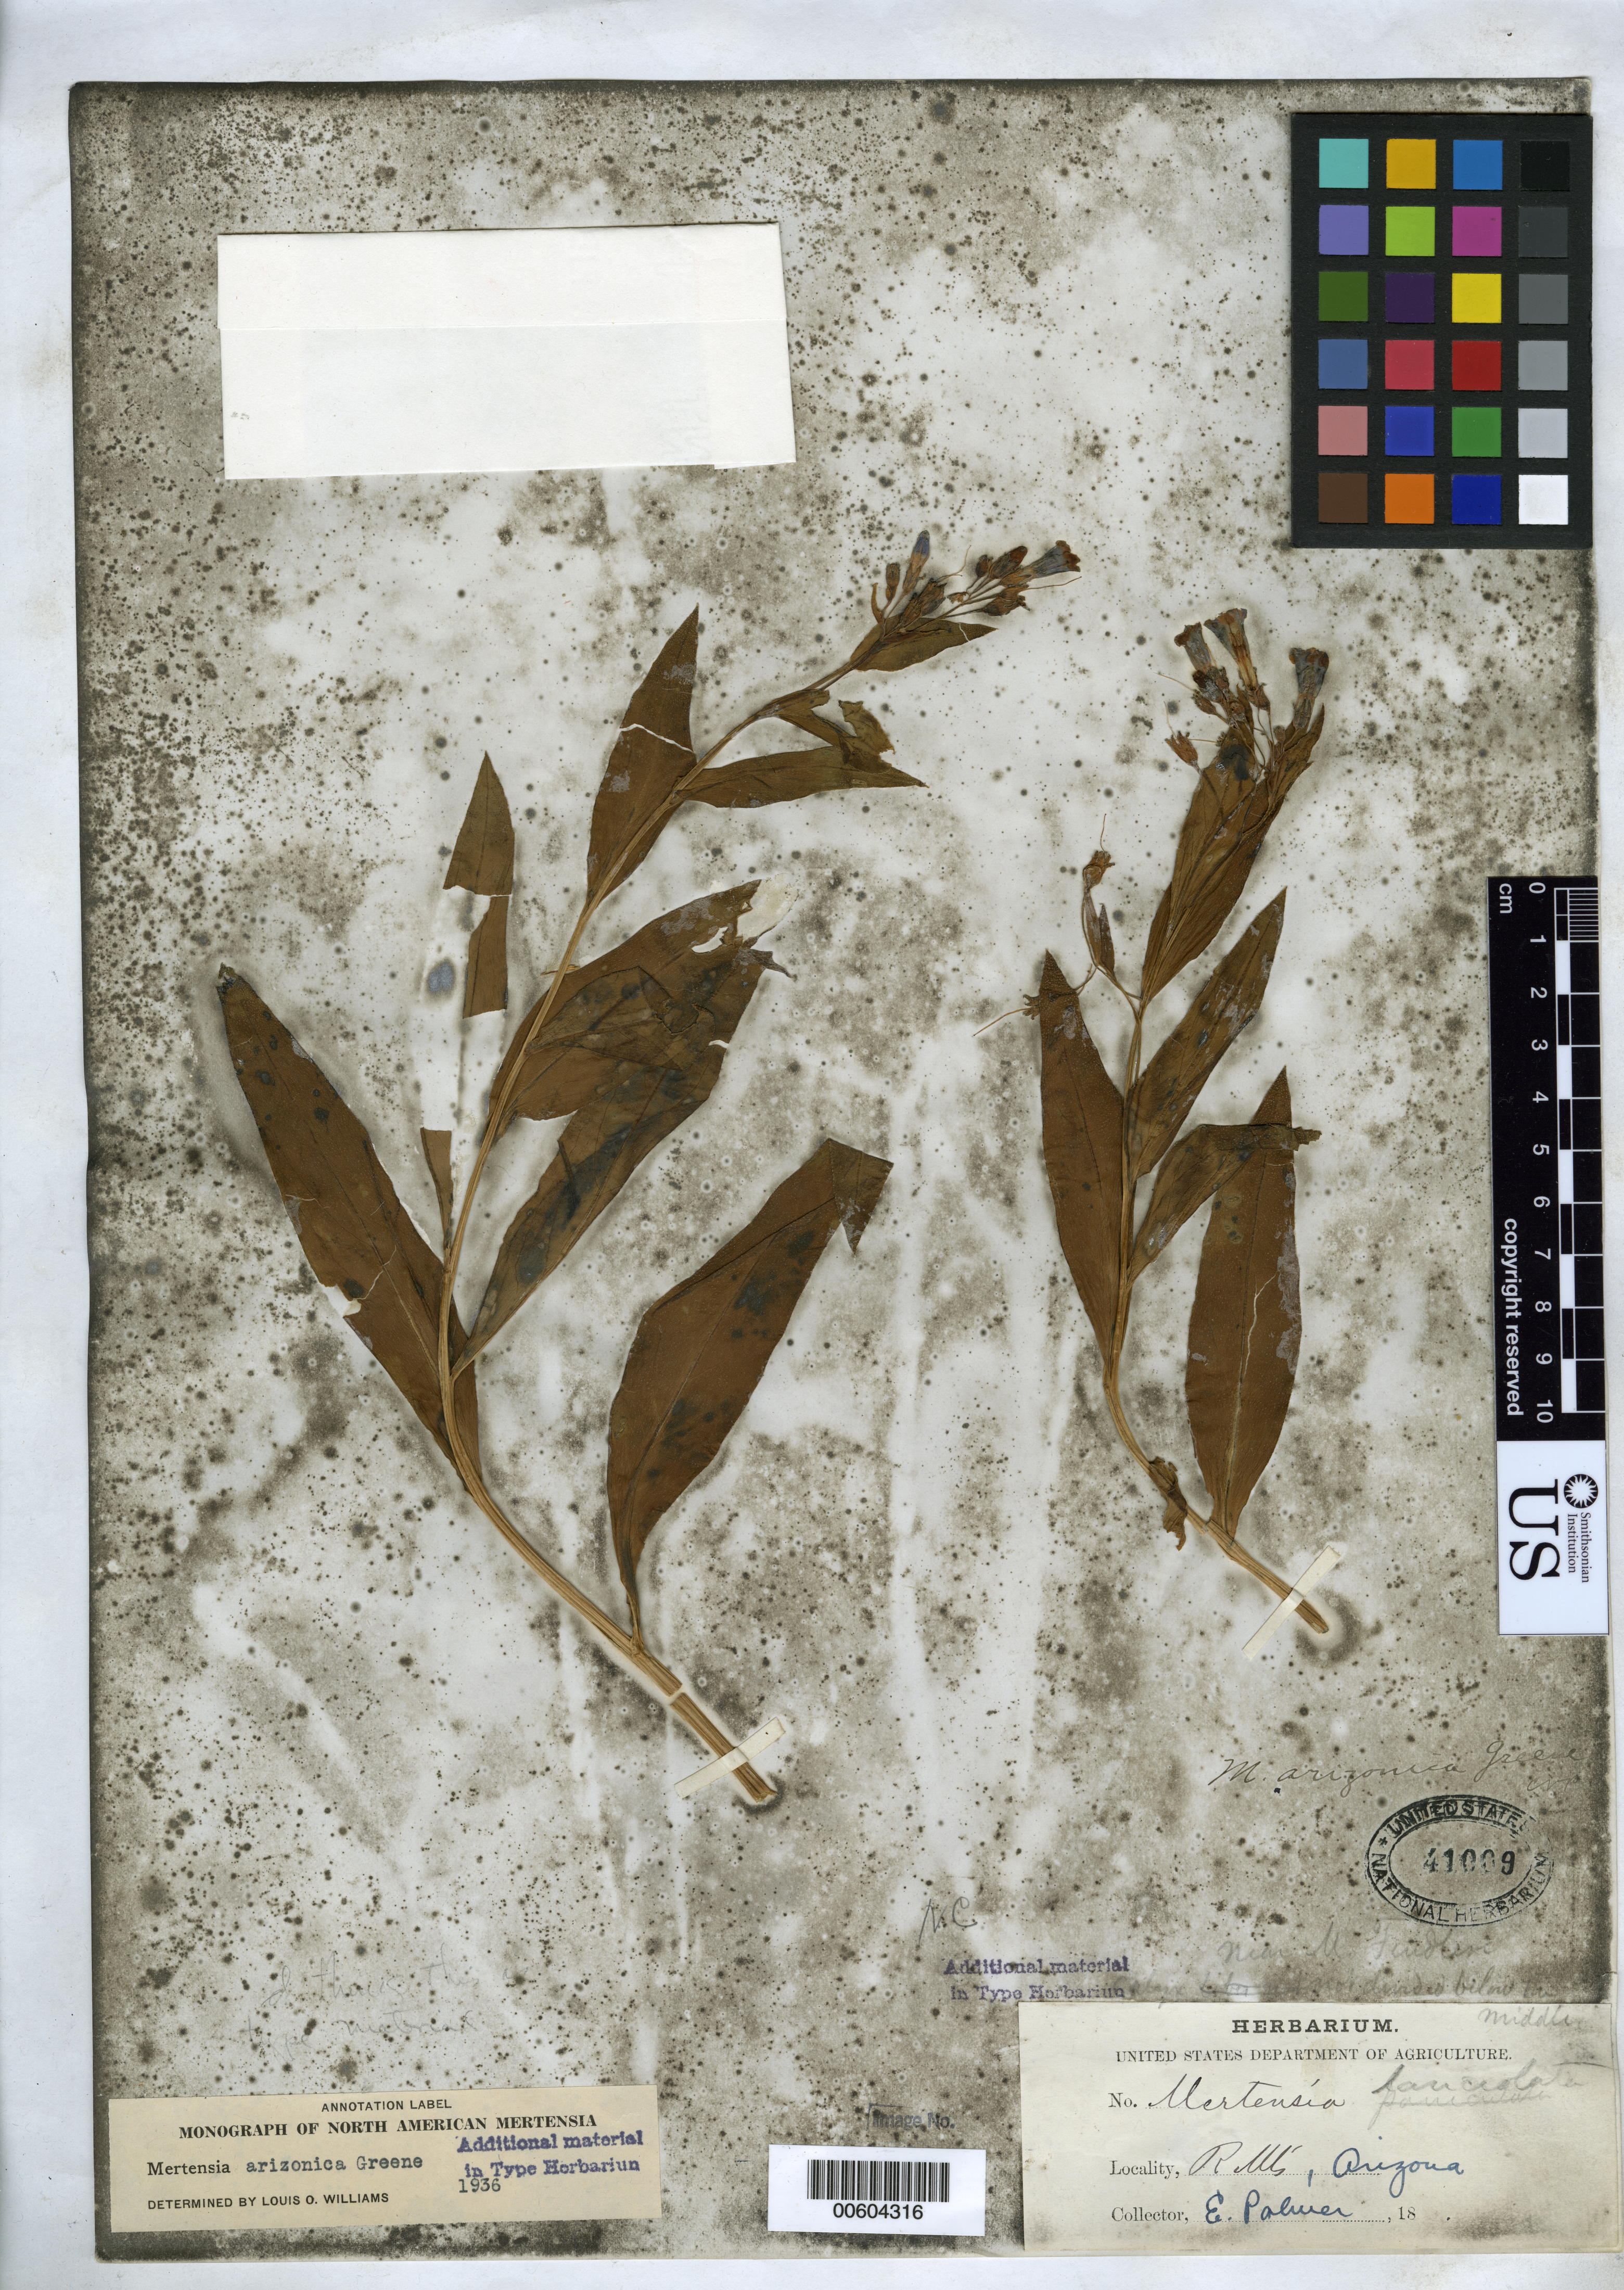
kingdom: Plantae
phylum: Tracheophyta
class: Magnoliopsida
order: Boraginales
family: Boraginaceae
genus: Mertensia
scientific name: Mertensia arizonica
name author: Greene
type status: Type Collection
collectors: E. Palmer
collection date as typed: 1869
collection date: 1869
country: United States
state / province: Arizona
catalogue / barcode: US 41009